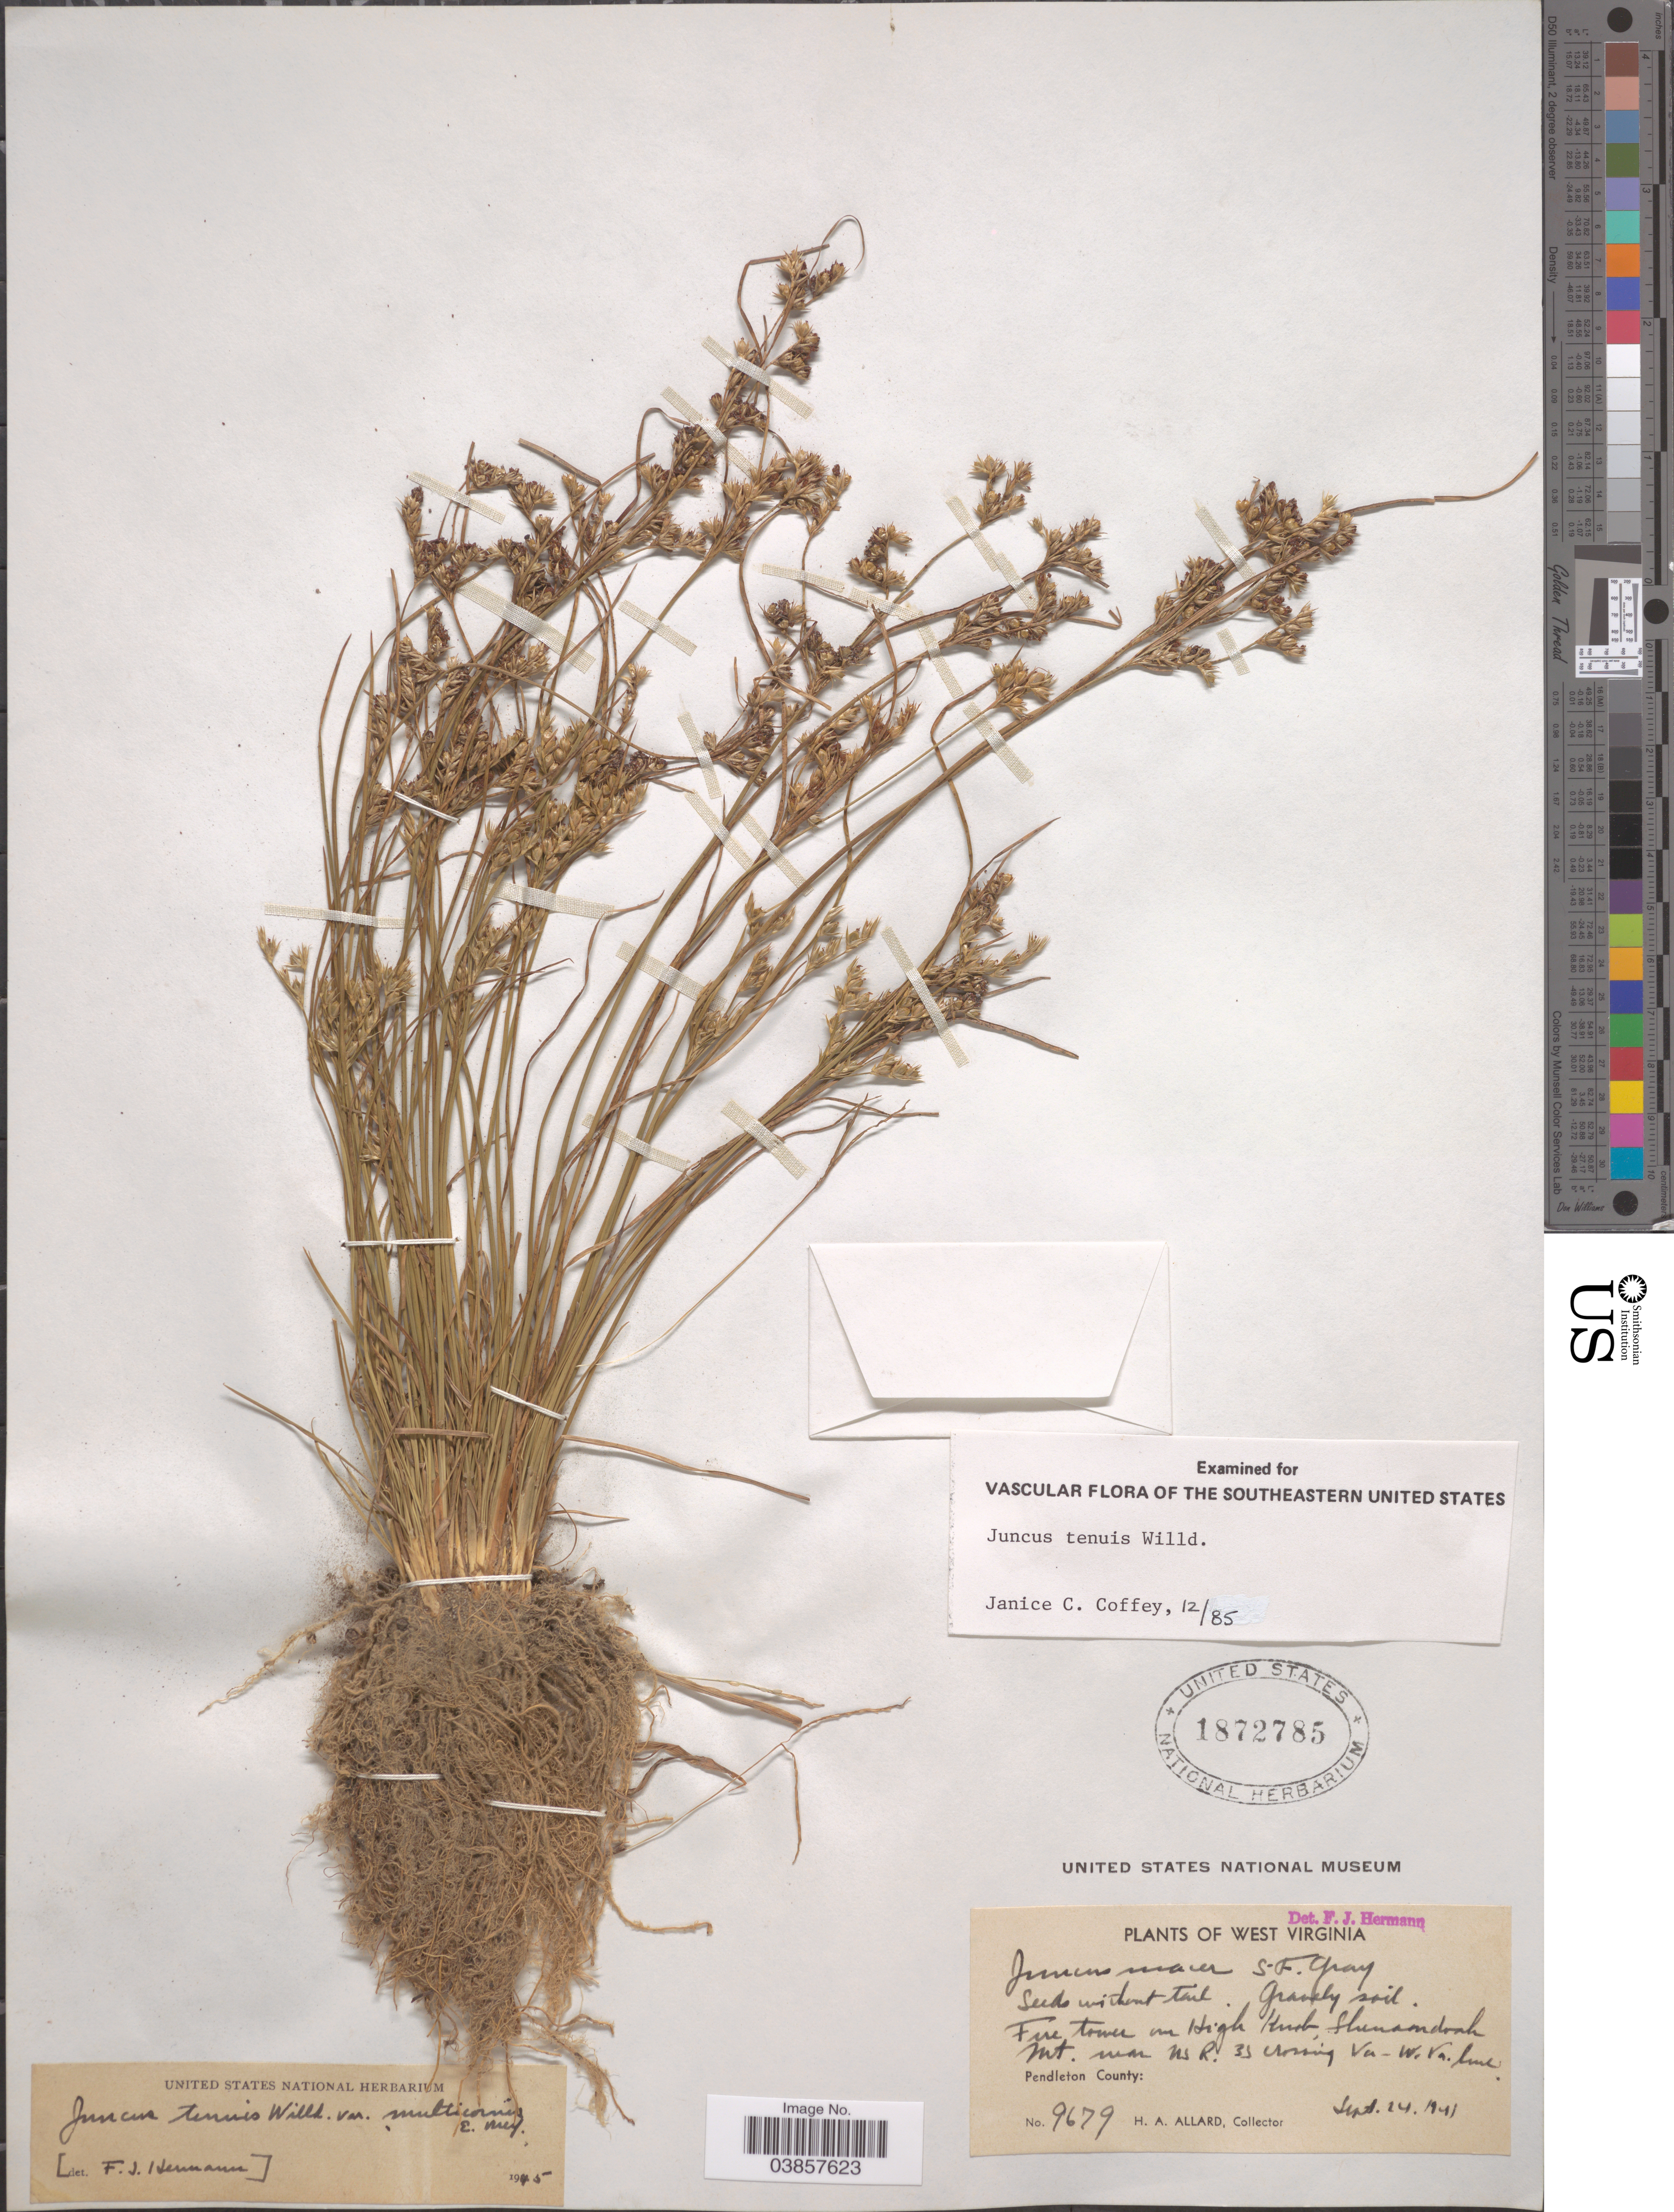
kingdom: Plantae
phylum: Tracheophyta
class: Liliopsida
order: Poales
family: Juncaceae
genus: Juncus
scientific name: Juncus tenuis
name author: Willd.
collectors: H. A. Allard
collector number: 9679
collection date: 1941-09-24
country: United States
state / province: West Virginia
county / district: Pendleton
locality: Fire tower on High Knob, Shenandoah Mt. near US R. 35 crossing Va-W.Va. line. Pendleton County.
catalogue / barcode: US 1872785